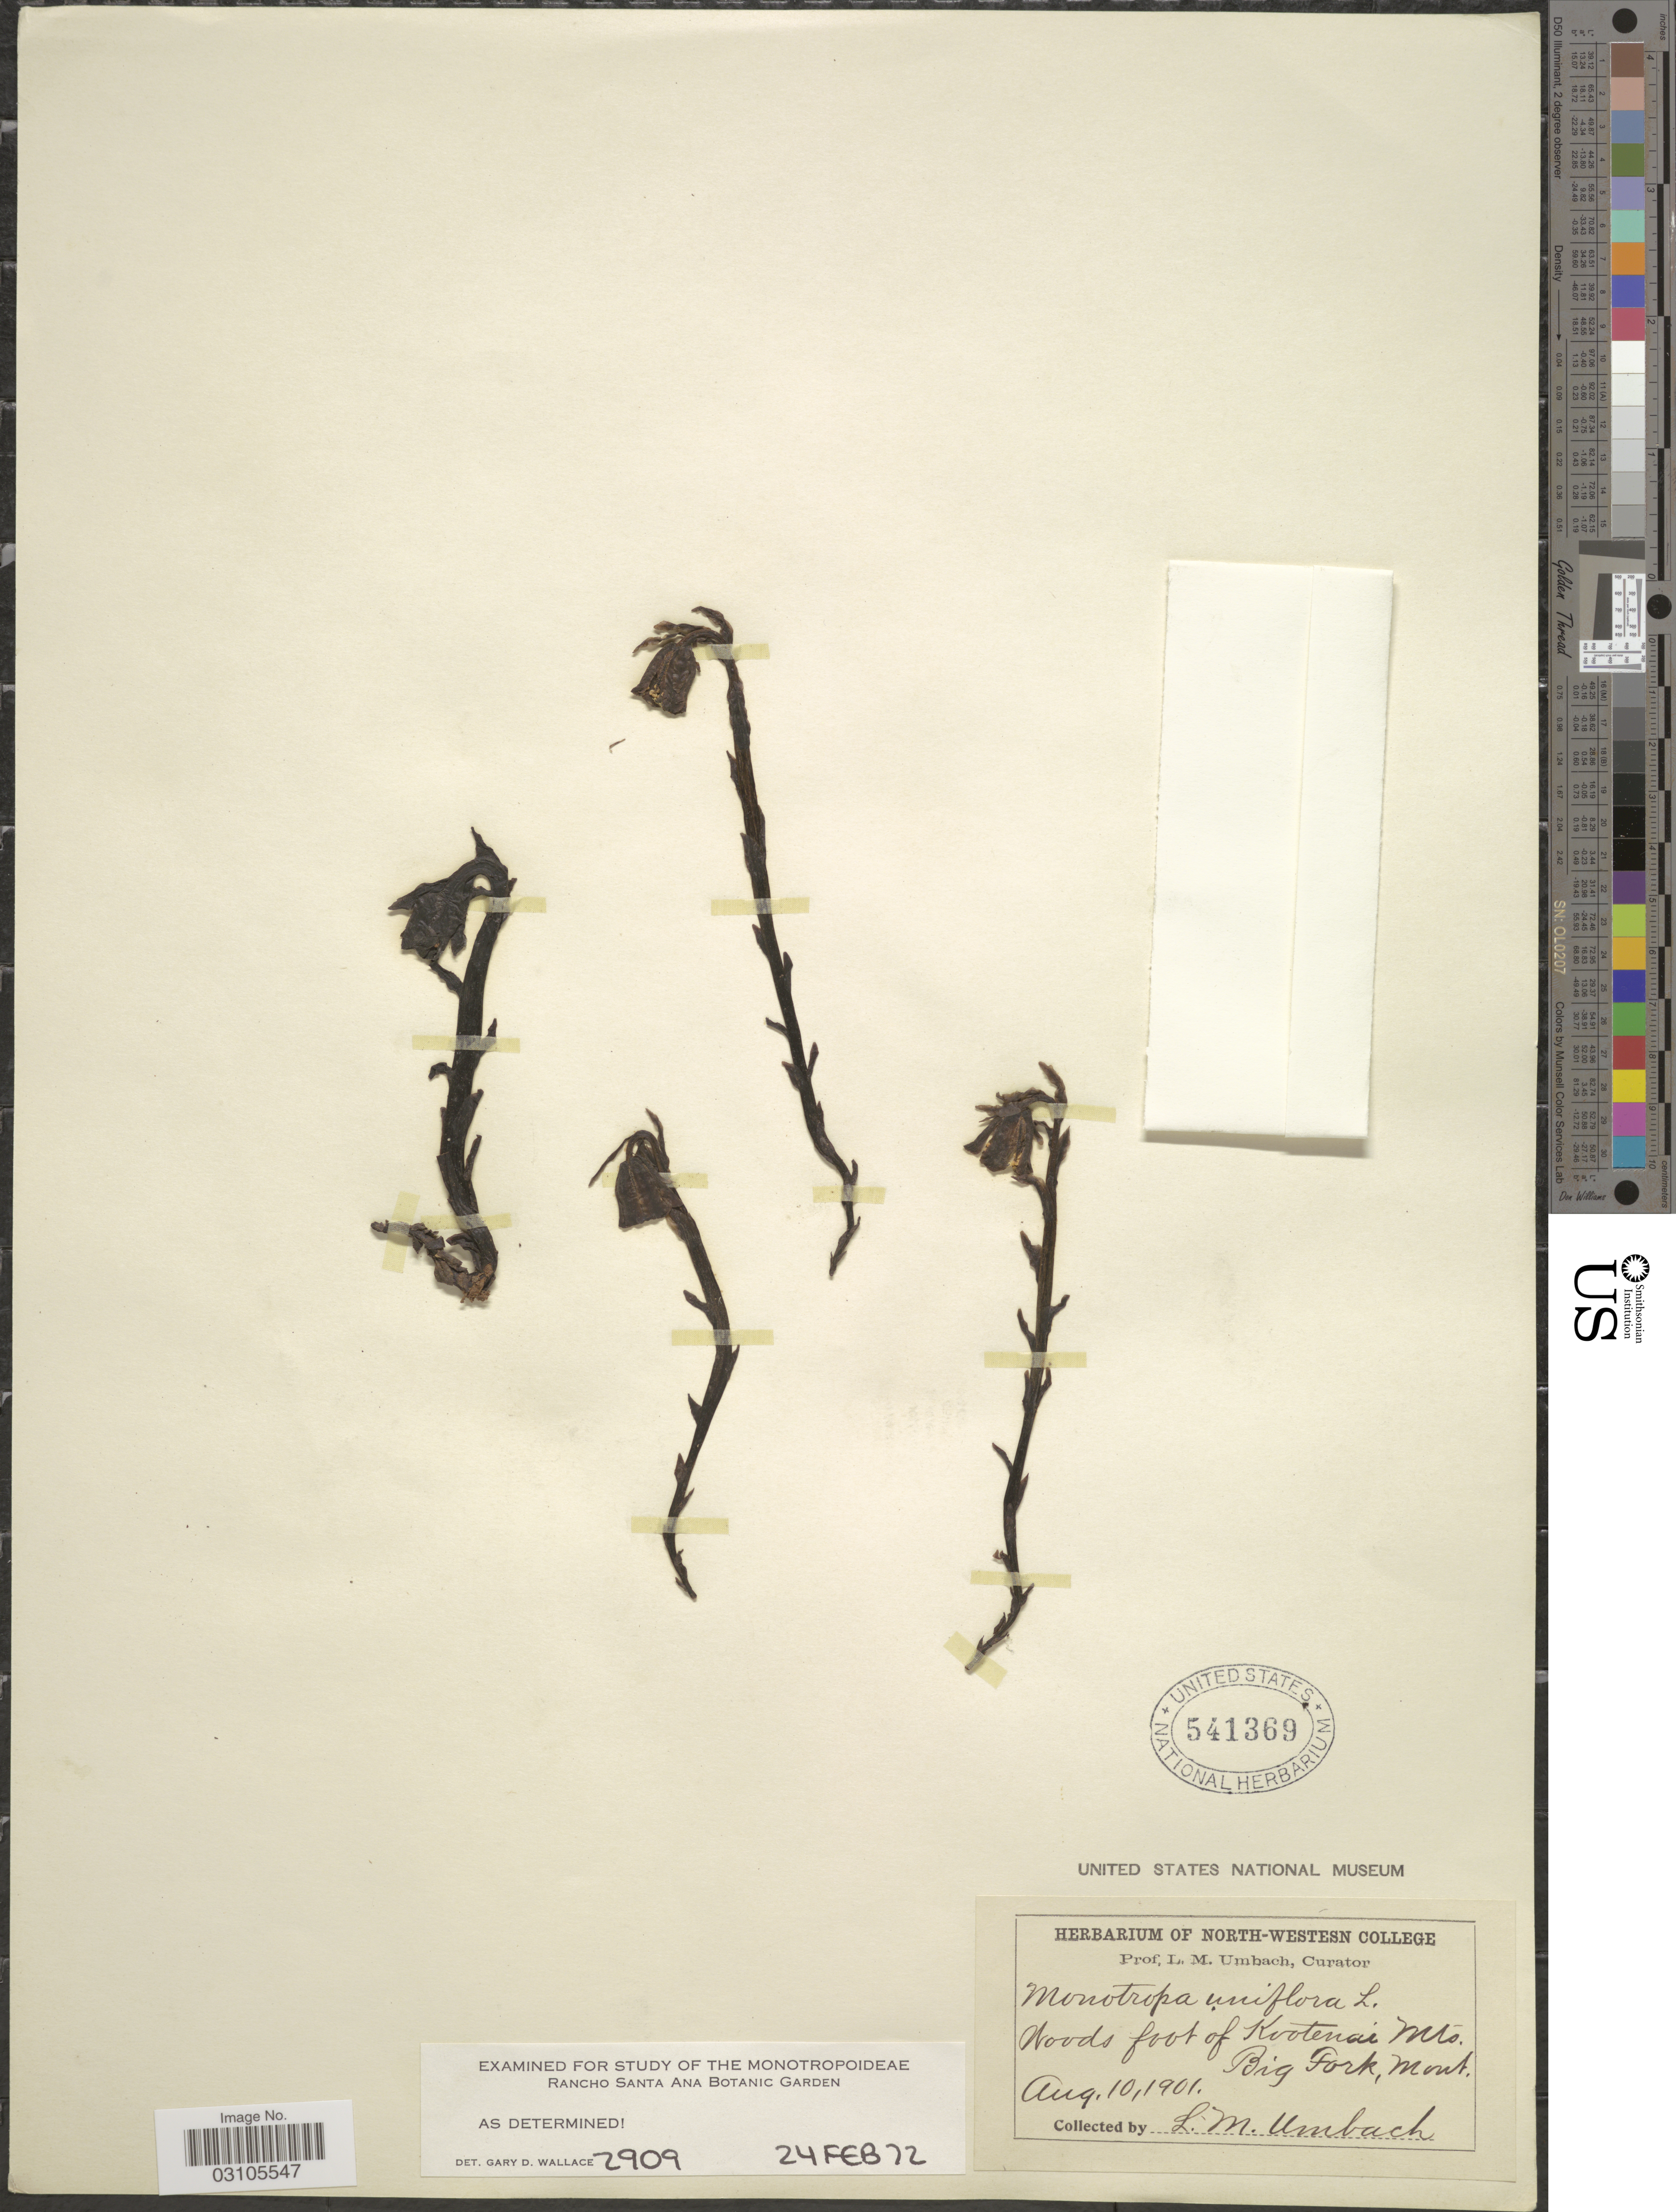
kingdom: Plantae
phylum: Tracheophyta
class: Magnoliopsida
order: Ericales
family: Ericaceae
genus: Monotropa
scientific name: Monotropa uniflora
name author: L.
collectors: L. M. Umbach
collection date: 1901-08-10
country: United States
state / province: Montana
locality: Woods foot of Kootenai Mts. Big Fork.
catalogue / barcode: US 541369